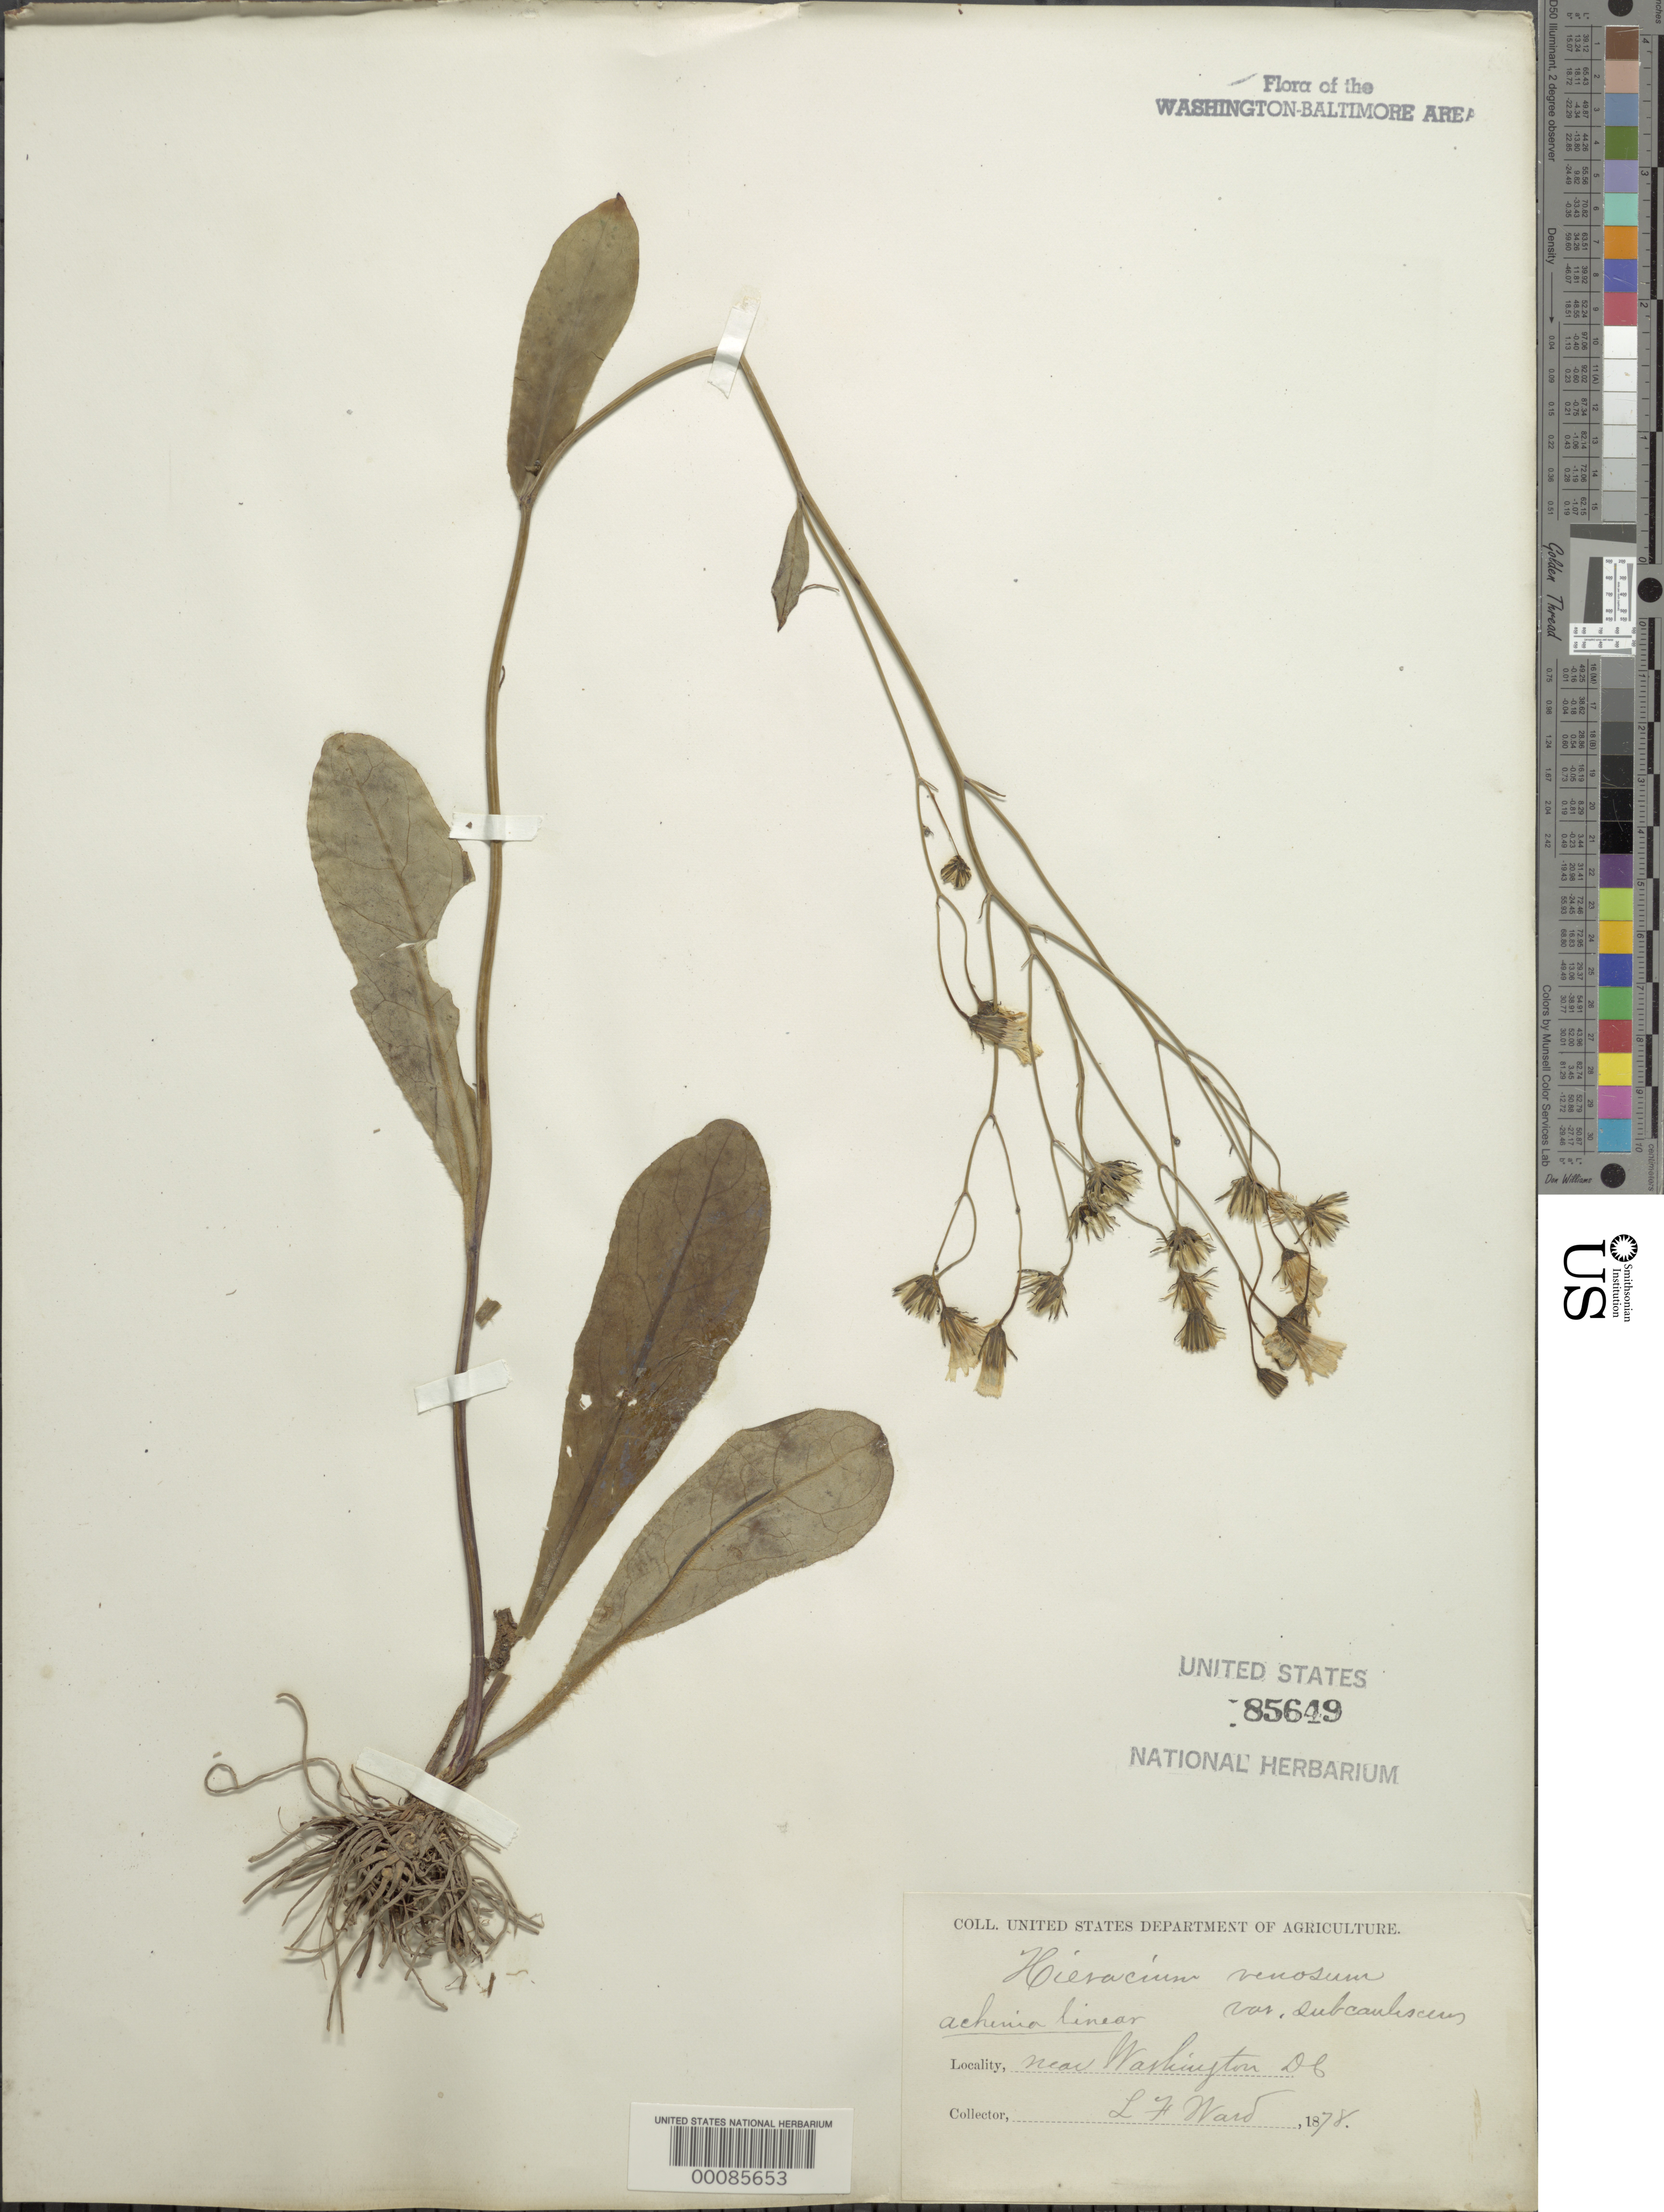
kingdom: Plantae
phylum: Tracheophyta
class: Magnoliopsida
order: Asterales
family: Asteraceae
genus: Hieracium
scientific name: Hieracium venosum var. subcaulesens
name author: Torr. & A. Gray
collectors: L. F. Ward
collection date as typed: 1878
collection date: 1878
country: United States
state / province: District of Columbia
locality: Near DC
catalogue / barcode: US 85649